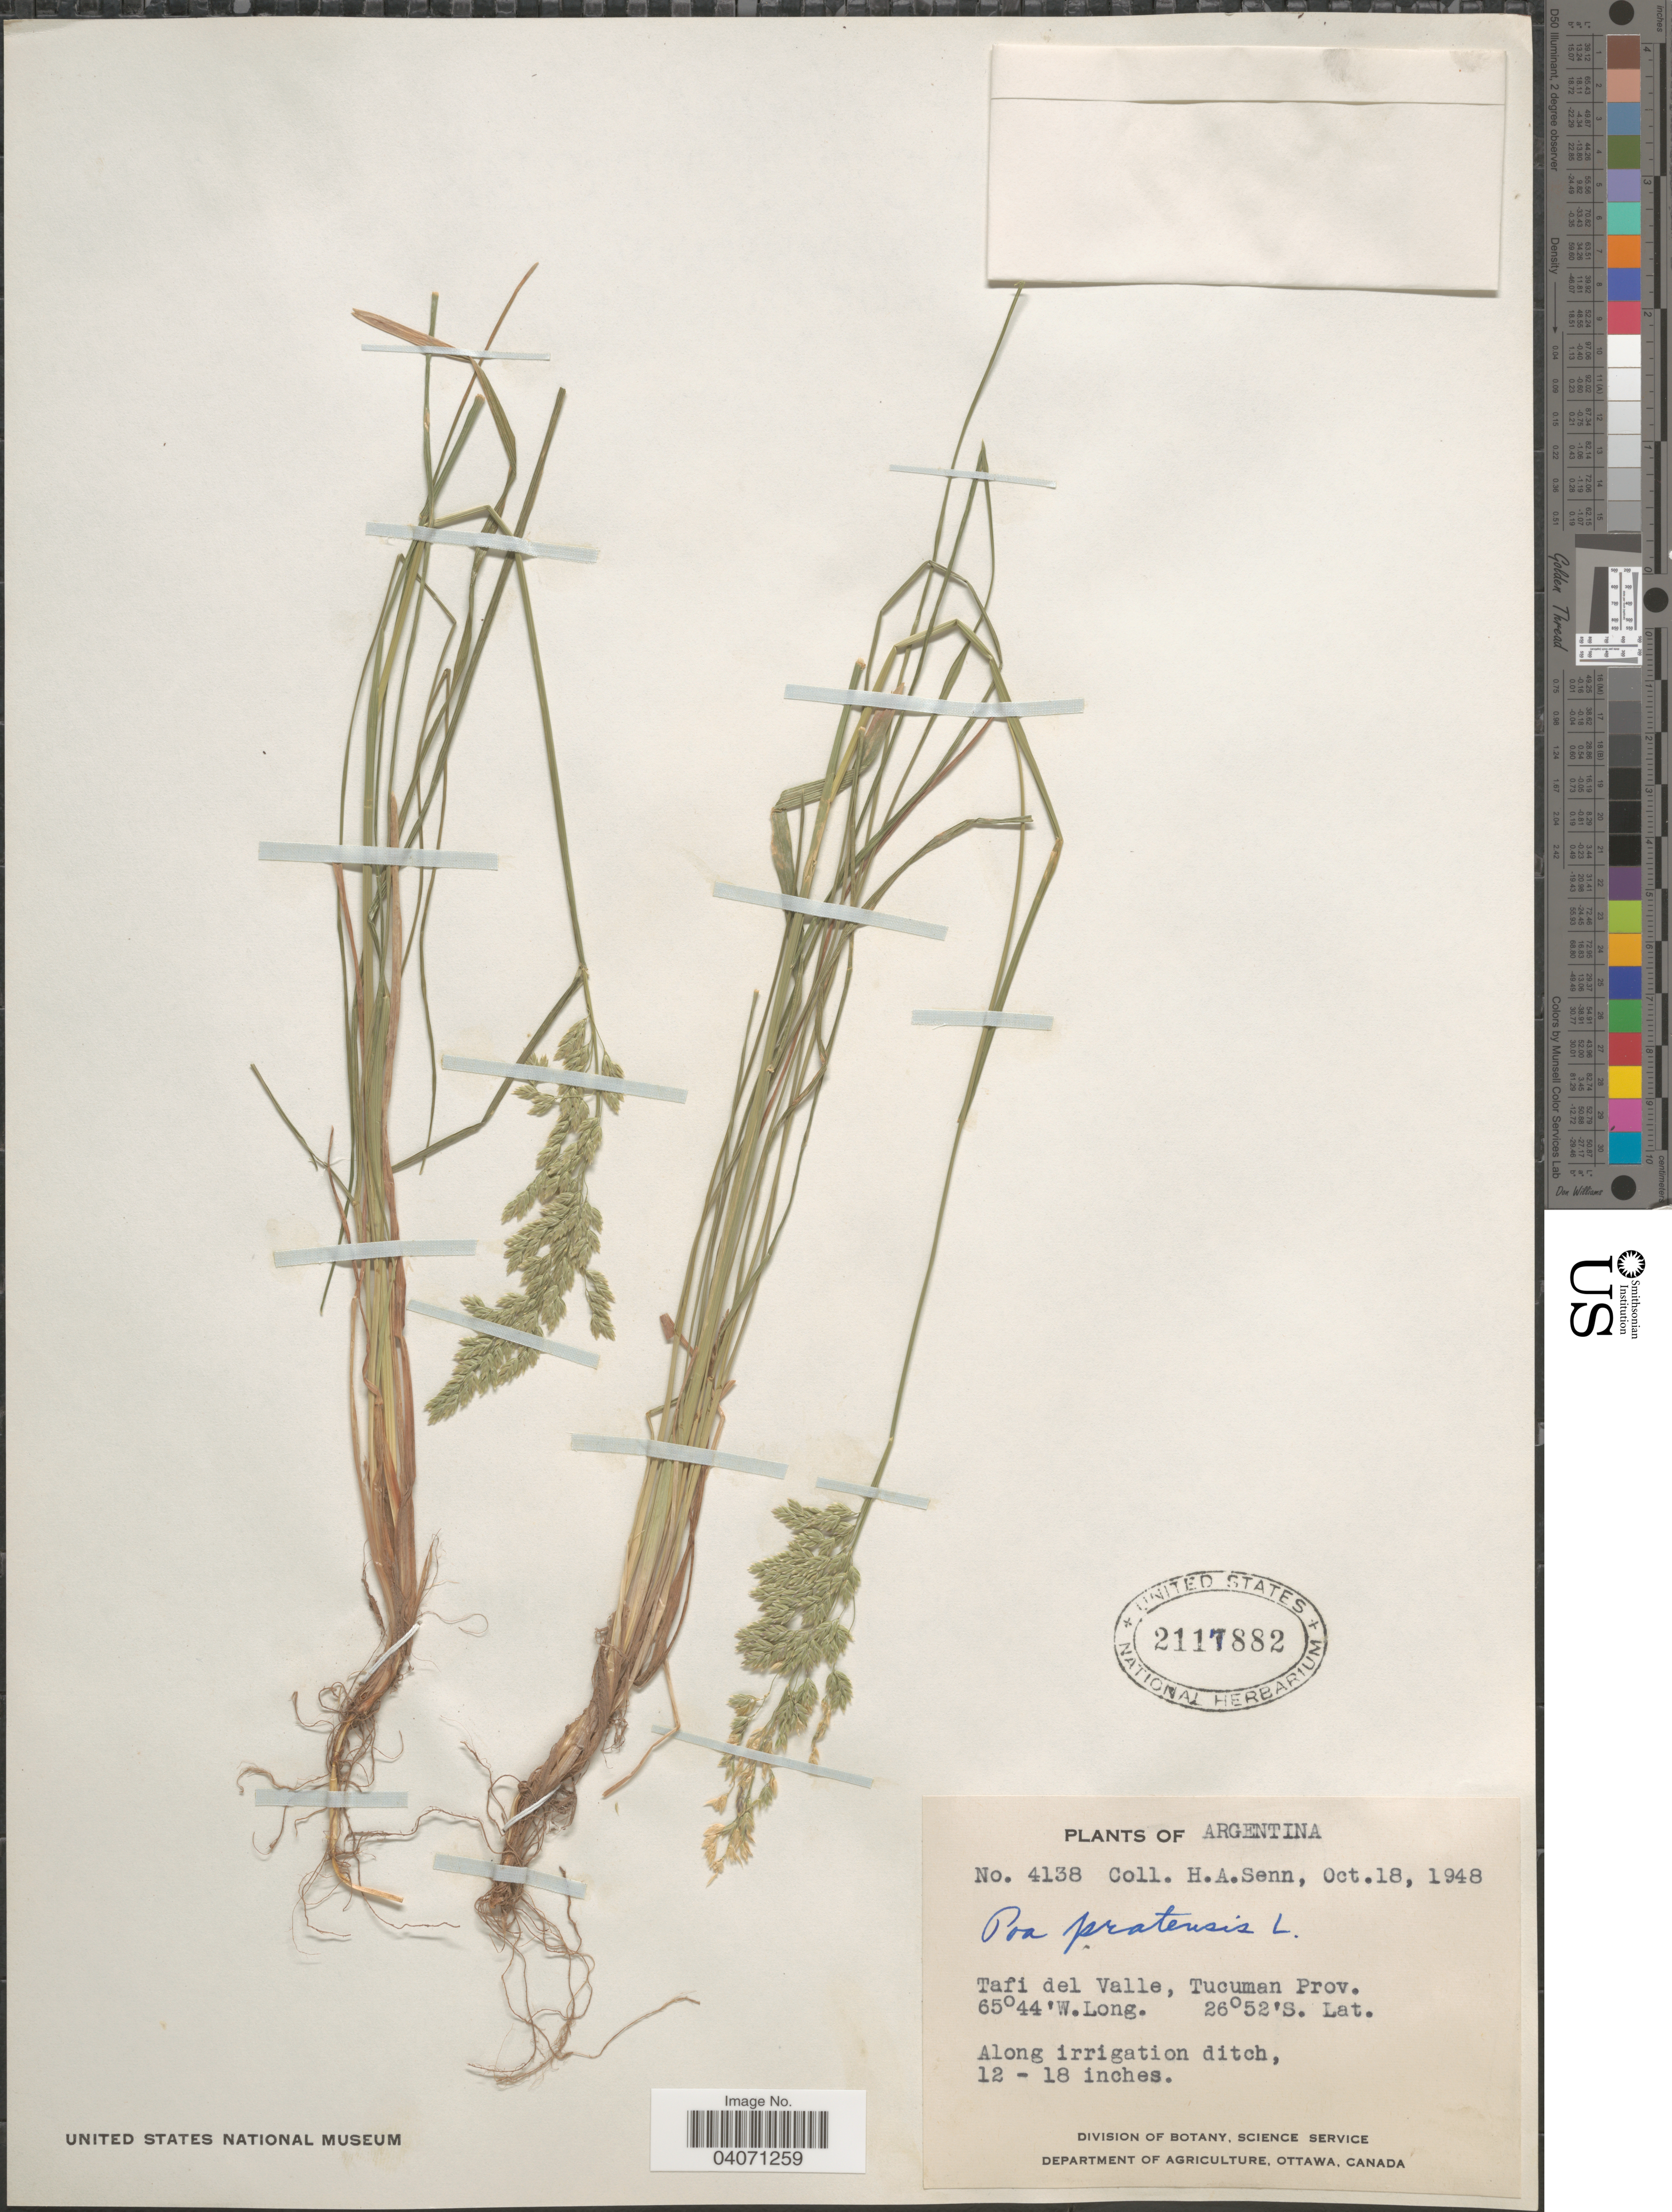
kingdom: Plantae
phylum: Tracheophyta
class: Liliopsida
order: Poales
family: Poaceae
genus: Poa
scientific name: Poa pratensis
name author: L.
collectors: H. Senn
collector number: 4138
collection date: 1948-10-18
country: Argentina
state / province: Tucuman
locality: Tafi del Valle. Along irrigation ditch.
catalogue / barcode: US 2117882